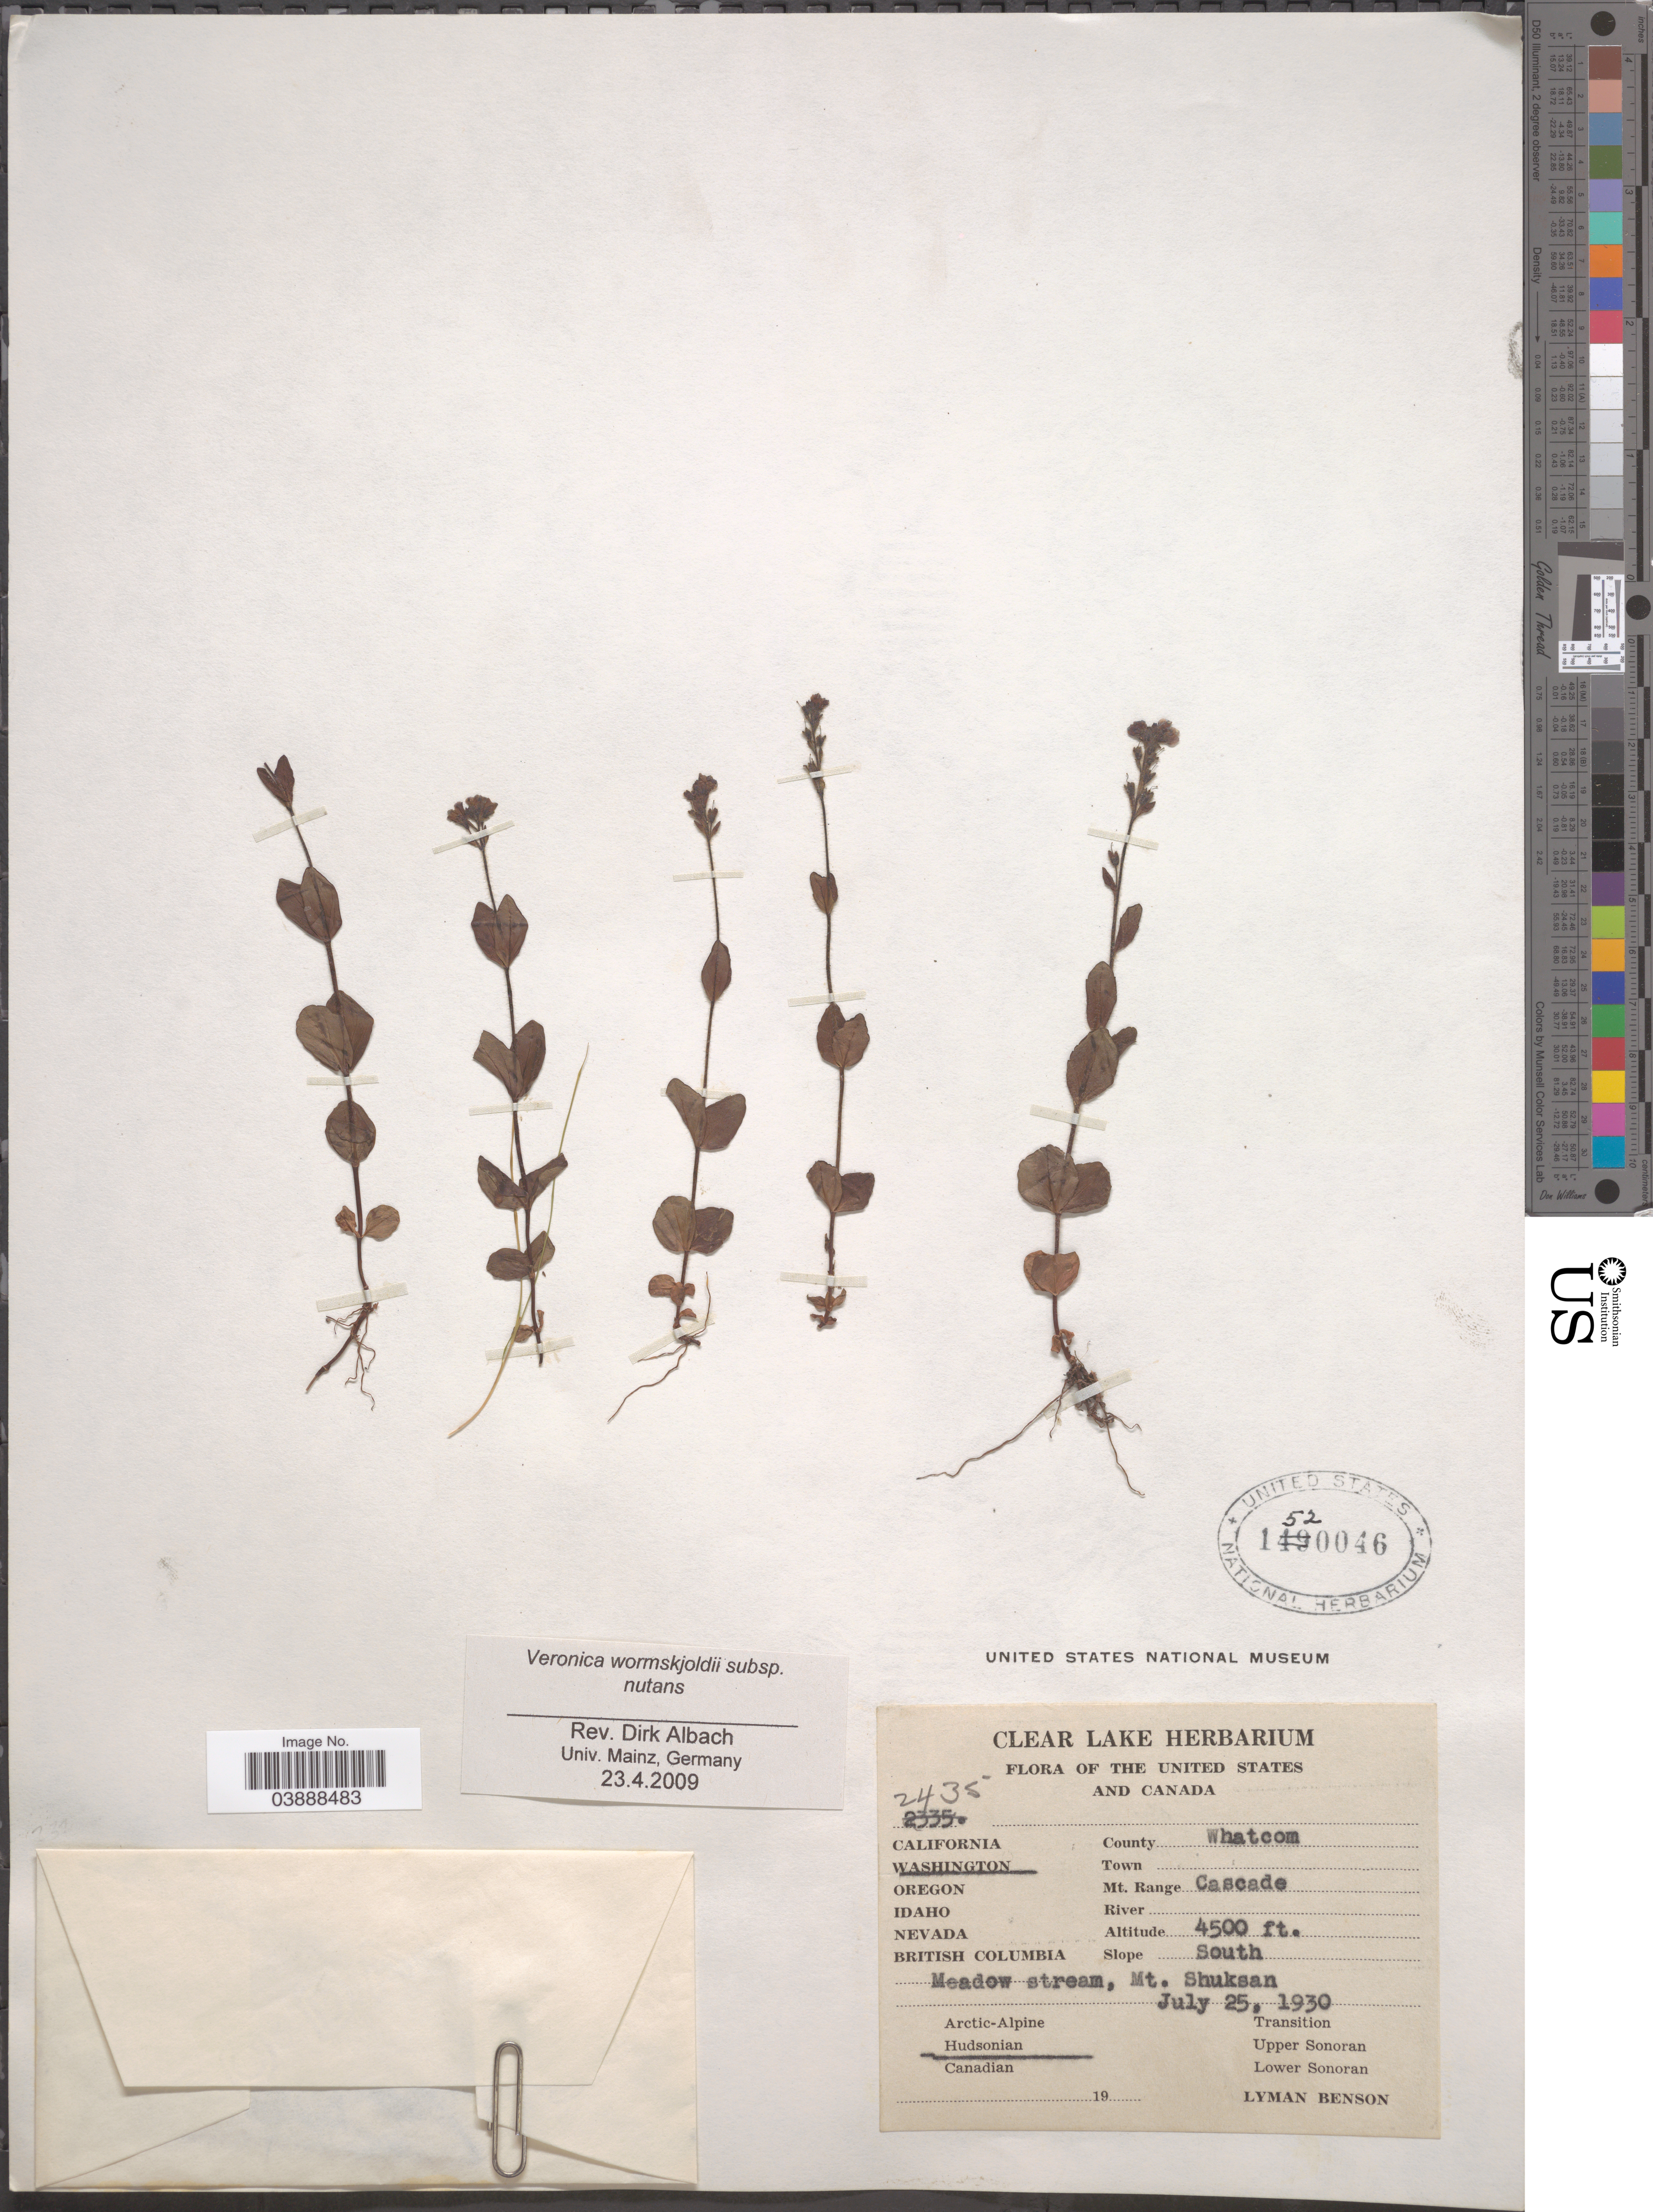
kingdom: Plantae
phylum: Tracheophyta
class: Magnoliopsida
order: Lamiales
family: Plantaginaceae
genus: Veronica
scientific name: Veronica wormskjoldii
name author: Roem. & Schult.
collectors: L. D. Benson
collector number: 2435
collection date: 1930-07-25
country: United States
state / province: Washington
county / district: Whatcom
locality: County Whatcom. Mt. Range Cascade. Slope South. Mt. Shuksan. Hudsonian.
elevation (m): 1372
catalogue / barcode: US 1520046